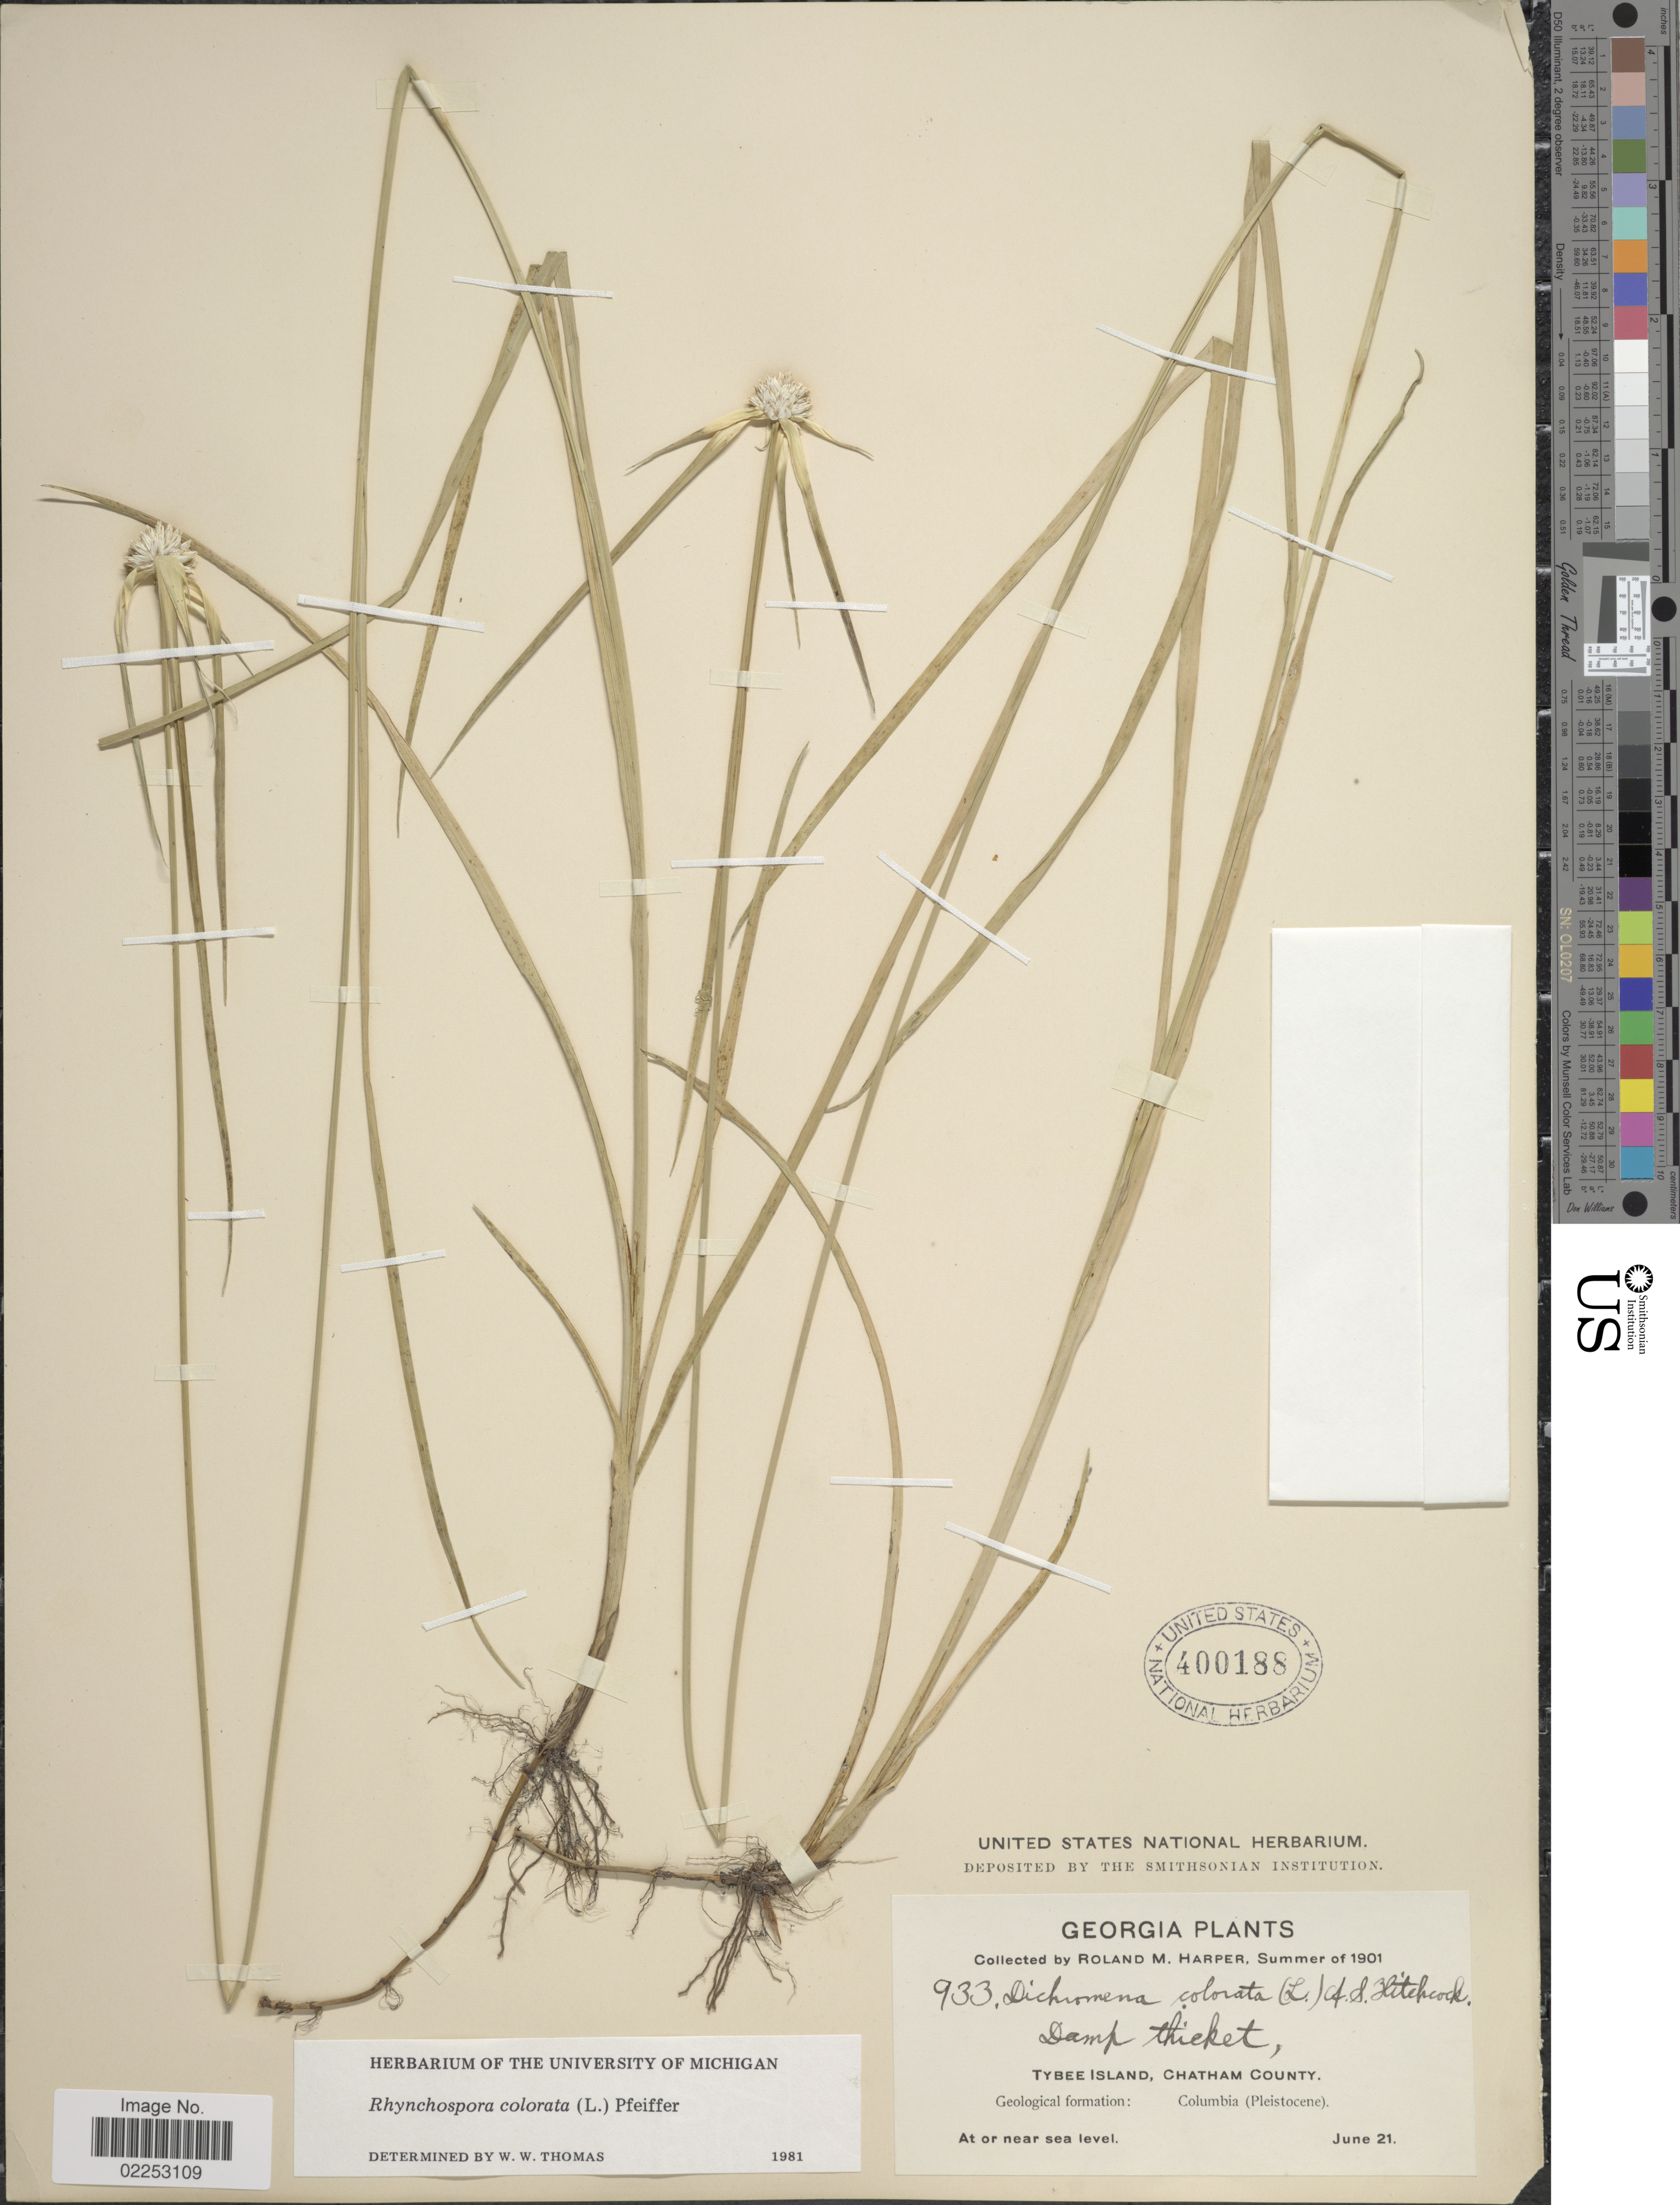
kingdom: Plantae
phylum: Tracheophyta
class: Liliopsida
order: Poales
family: Cyperaceae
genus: Rhynchospora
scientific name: Rhynchospora colorata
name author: (L.) H. Pfeiff.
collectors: R. M. Harper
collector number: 933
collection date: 1901-06-21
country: United States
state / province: Georgia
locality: Tybee Island, Chatham County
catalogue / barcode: US 400188